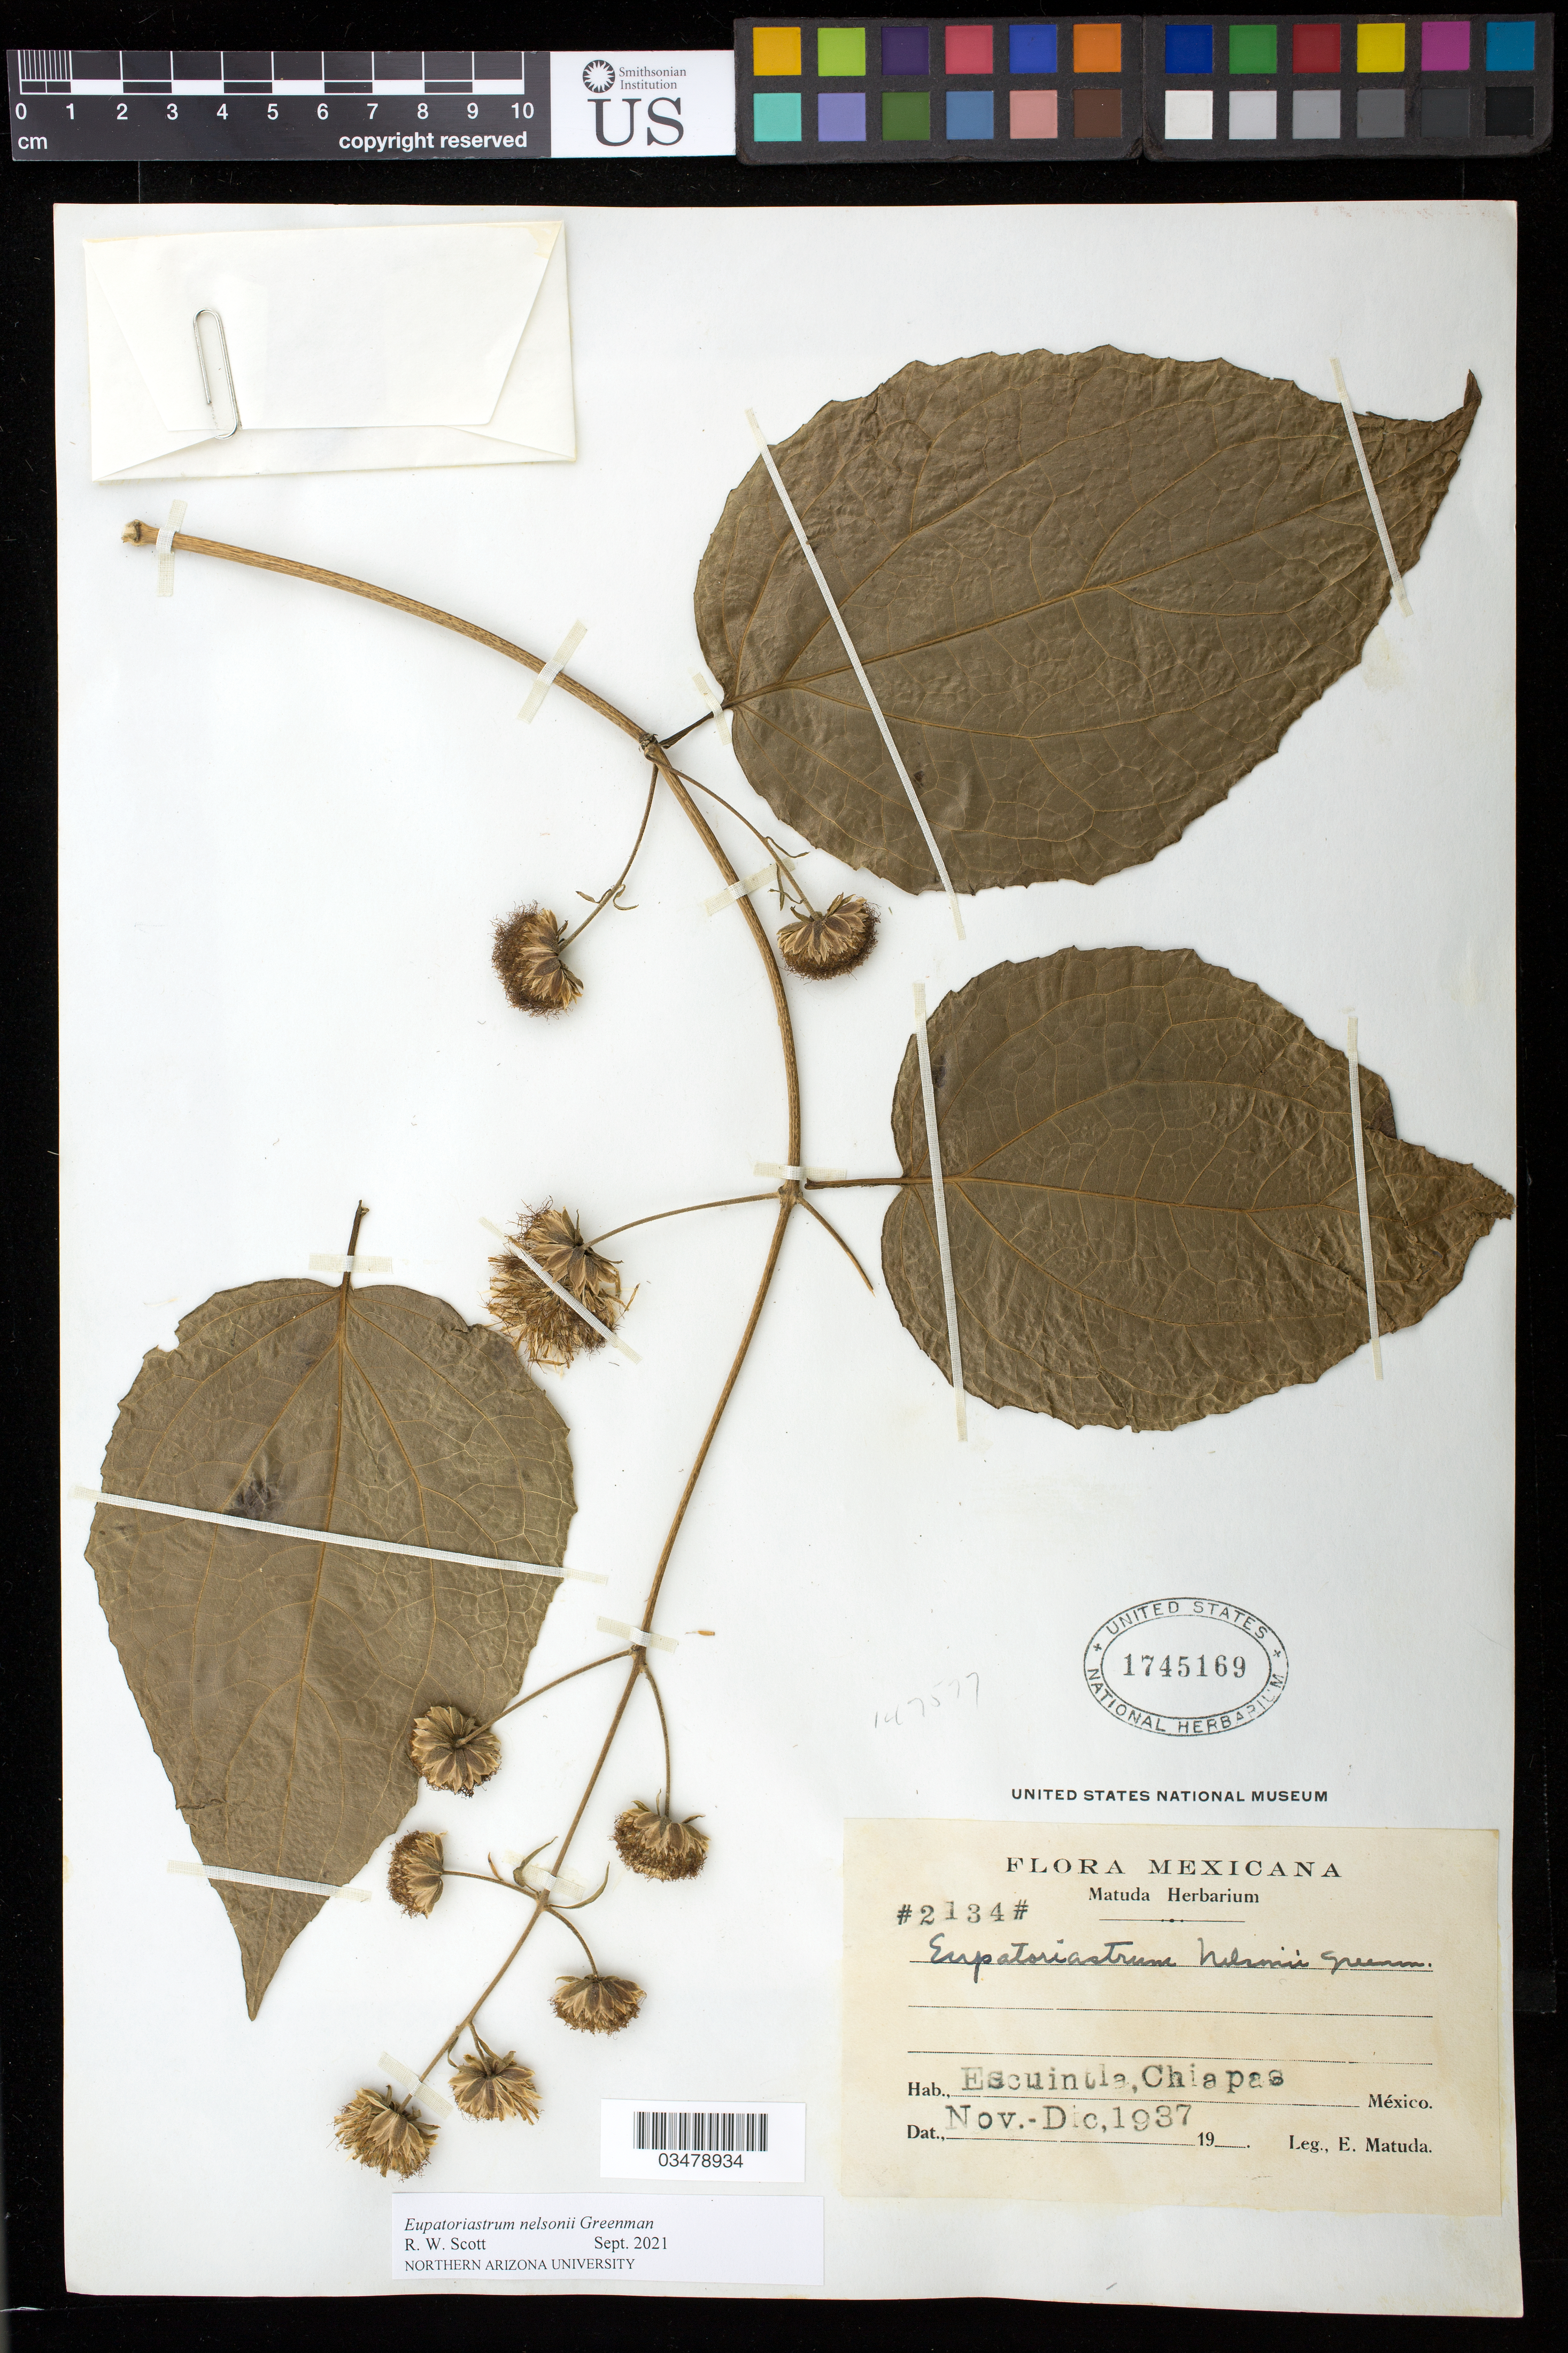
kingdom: Plantae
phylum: Tracheophyta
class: Magnoliopsida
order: Asterales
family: Asteraceae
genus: Eupatoriastrum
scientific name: Eupatoriastrum nelsonii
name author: Greenm.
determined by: Scott, R. W.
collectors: E. Matuda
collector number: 2134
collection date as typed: Nov 1937 to Dec 1937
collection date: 1937-11/1937-12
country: Mexico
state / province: Chiapas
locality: Escuintla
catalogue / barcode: US 1745169